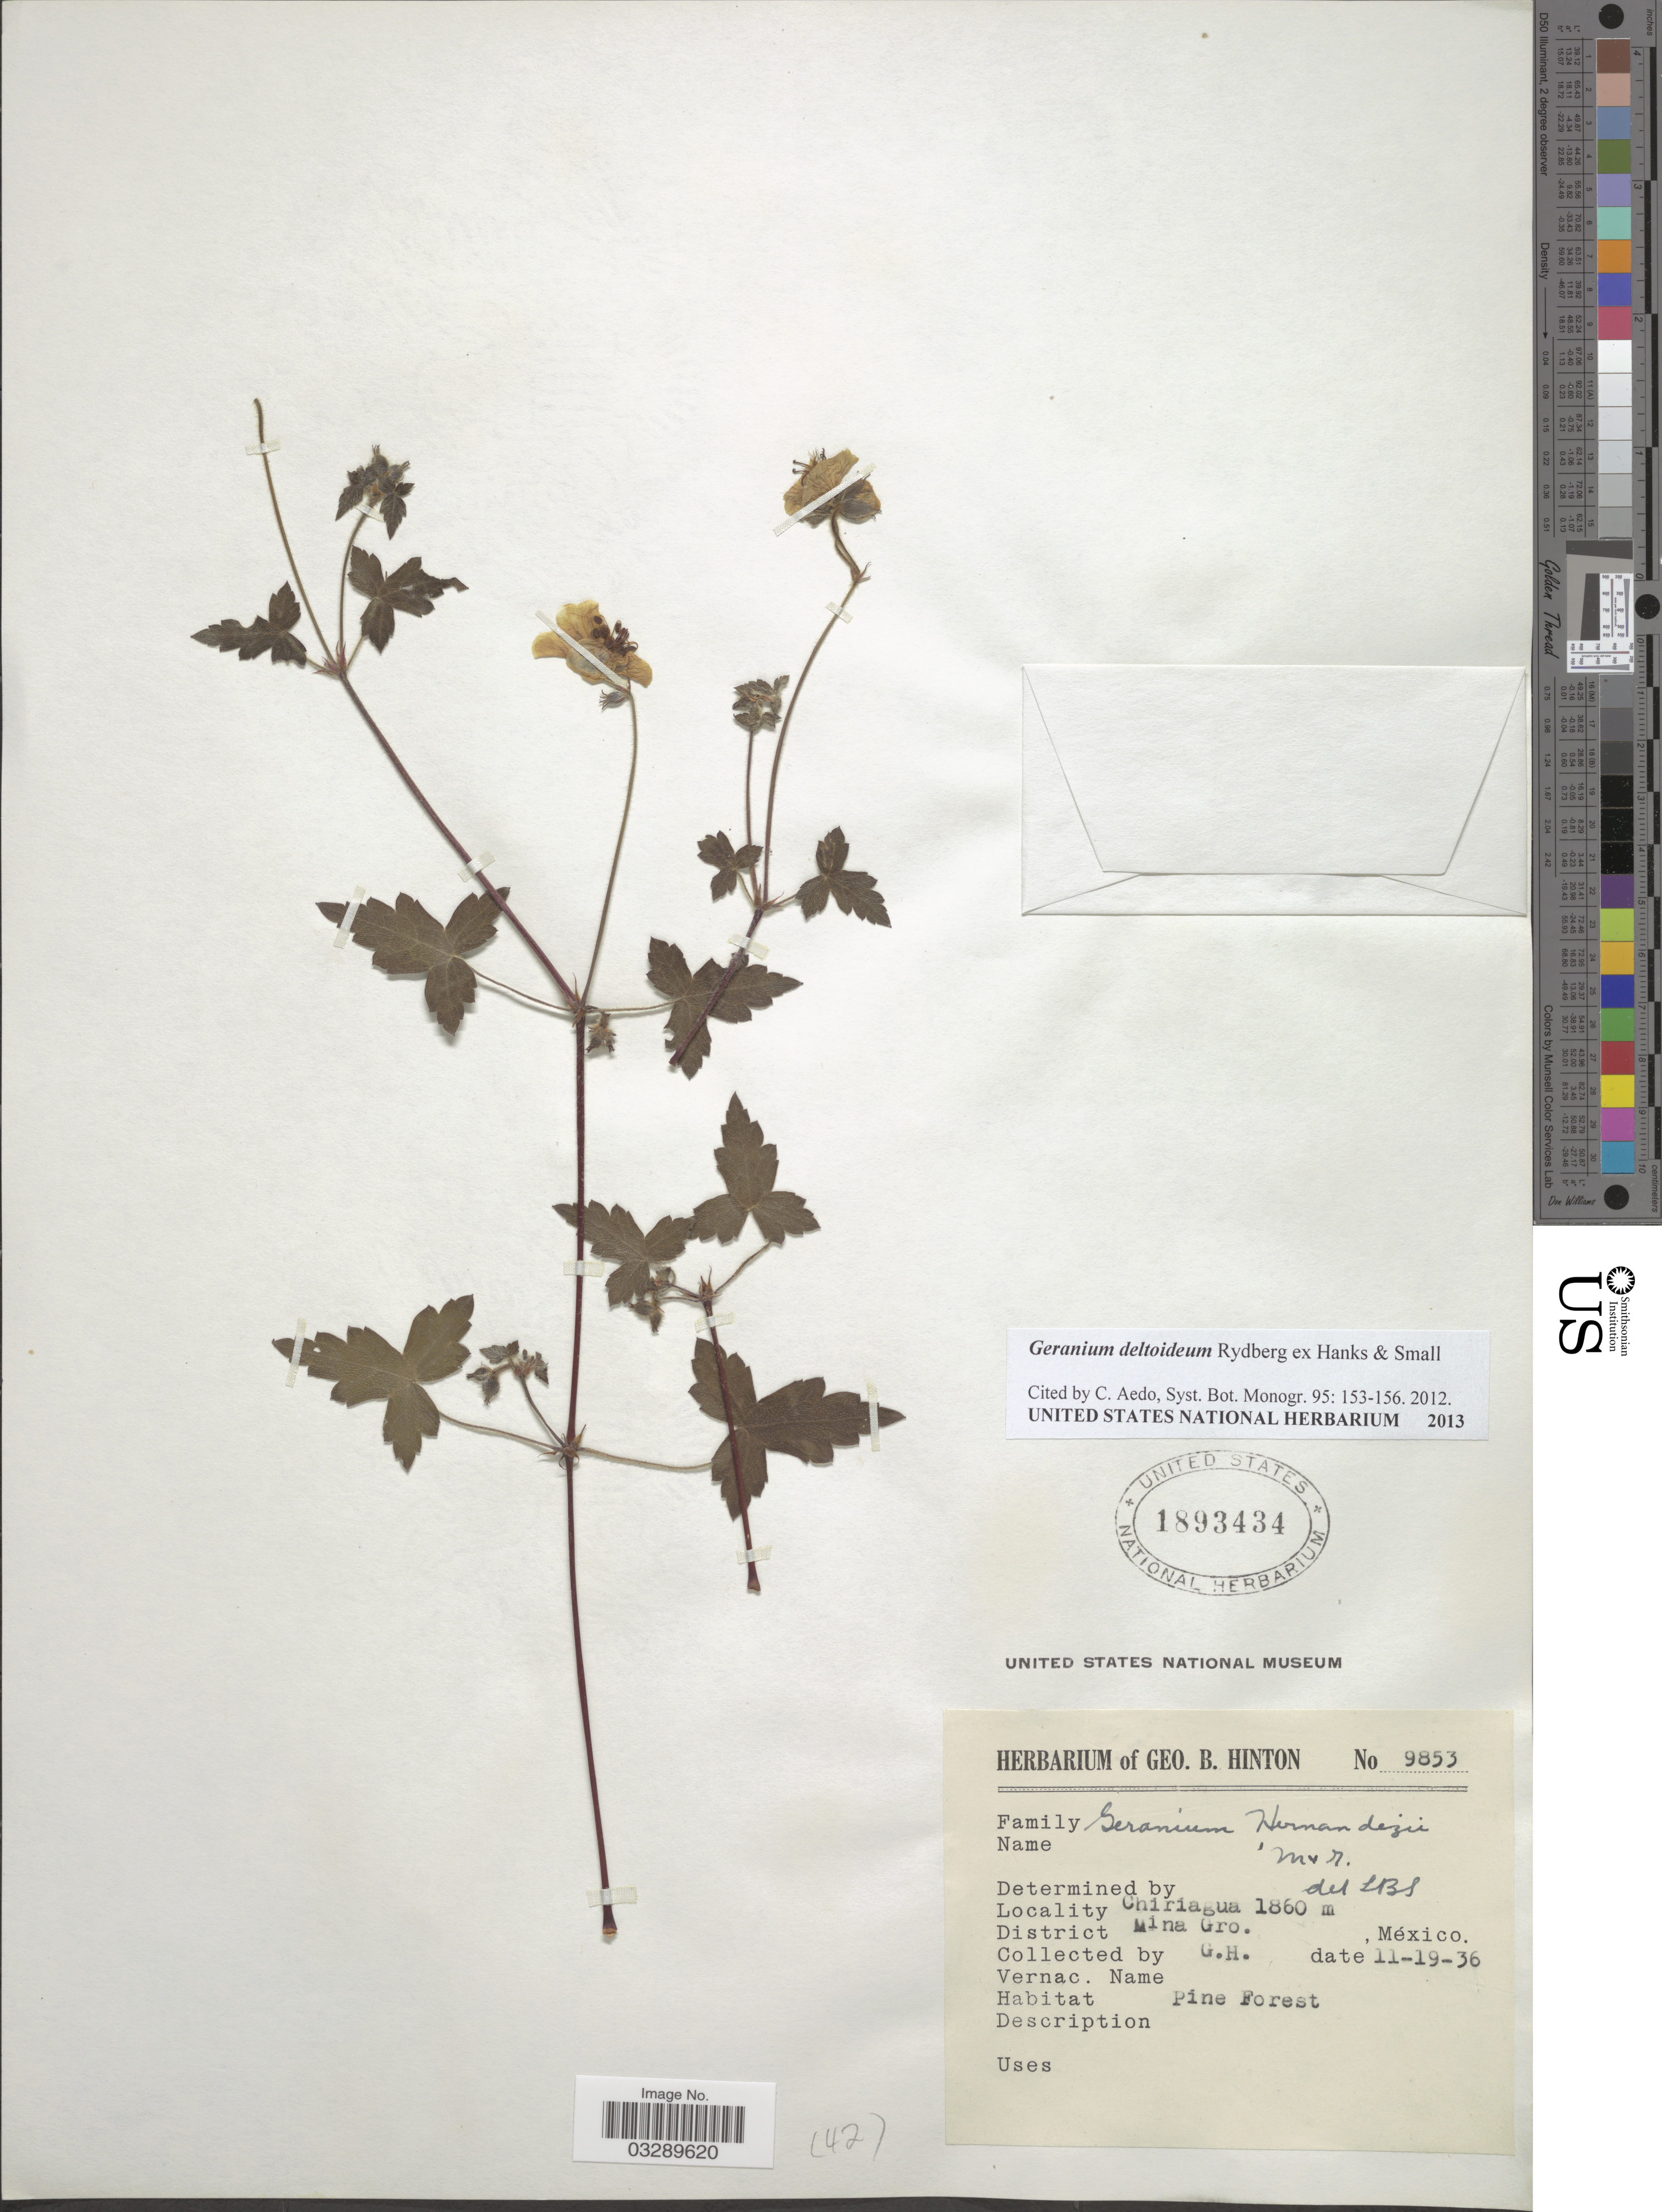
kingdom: Plantae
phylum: Tracheophyta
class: Magnoliopsida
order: Geraniales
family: Geraniaceae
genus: Geranium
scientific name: Geranium deltoideum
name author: Rydb.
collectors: G. B. Hinton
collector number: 9853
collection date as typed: Transcribed d/m/y: 19/11/36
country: Mexico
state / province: Guerrero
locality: Chiriagua. District Mina.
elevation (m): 1860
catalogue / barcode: US 1893434